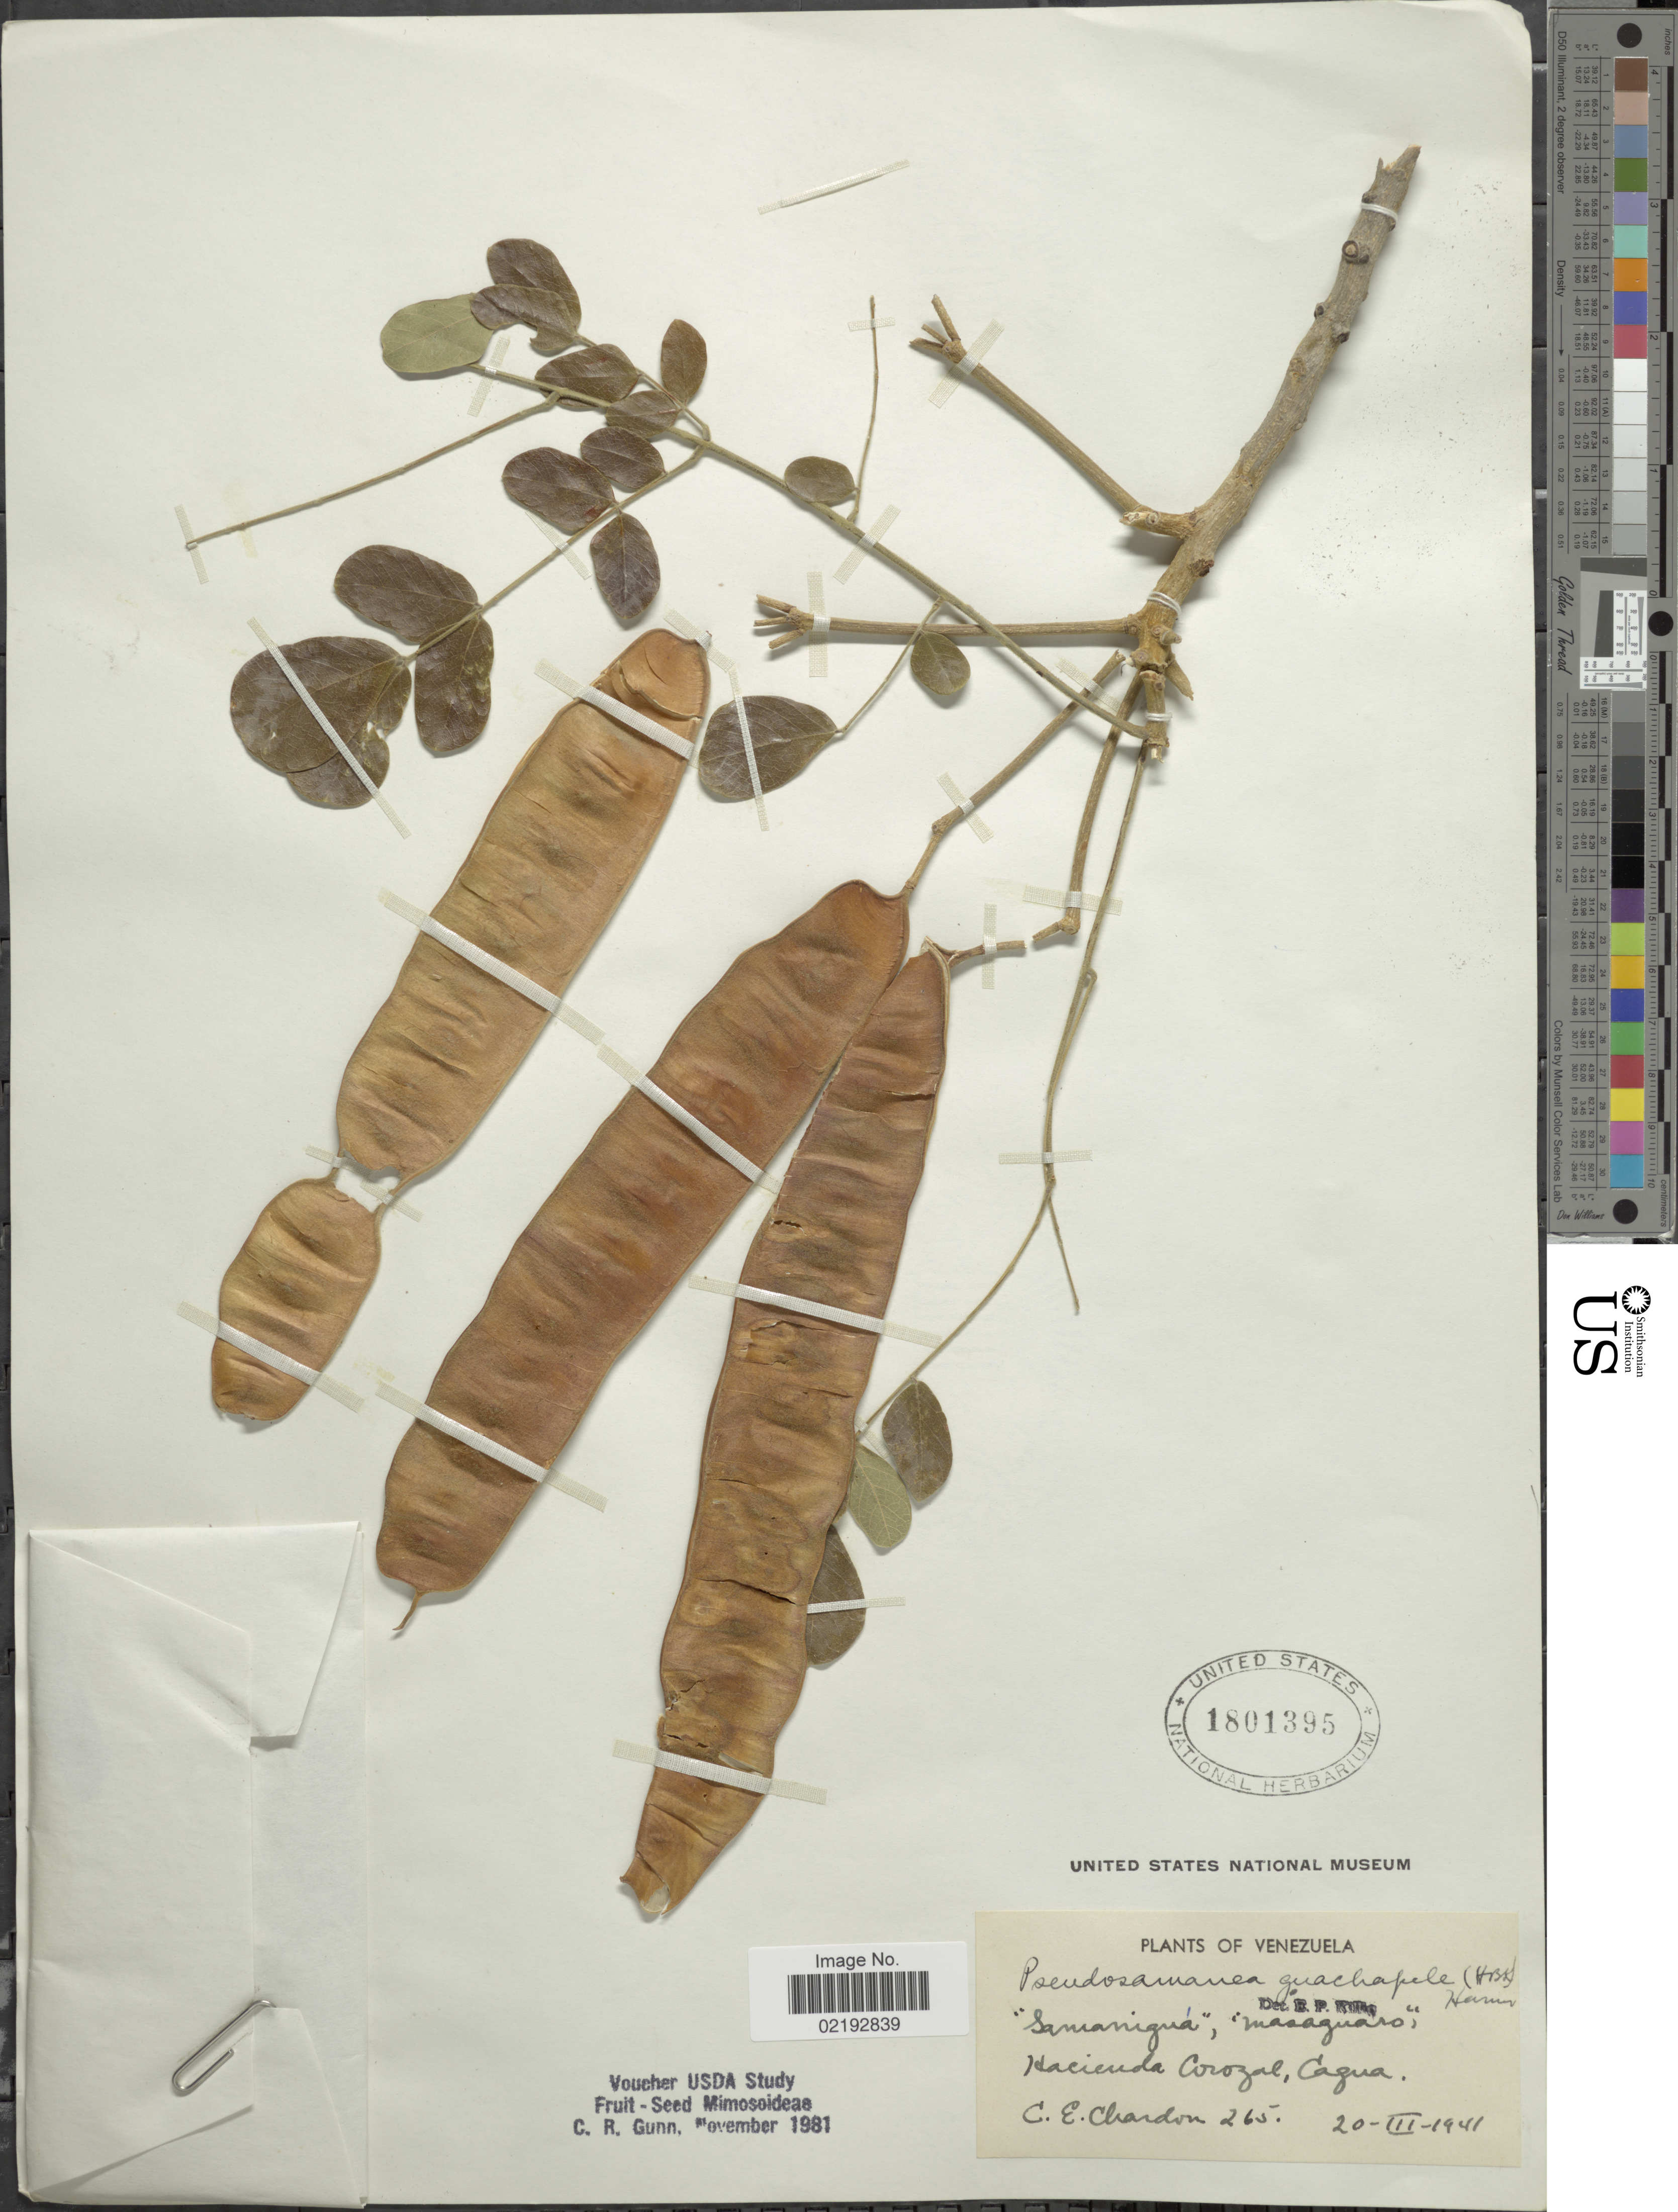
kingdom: Plantae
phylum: Tracheophyta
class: Magnoliopsida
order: Fabales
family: Fabaceae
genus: Pseudosamanea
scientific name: Pseudosamanea guachapele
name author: (Kunth) Harms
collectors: C. E. Chardón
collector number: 265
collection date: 1941-03-20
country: Venezuela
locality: Hacienda Corozal, Cagua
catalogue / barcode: US 1801395